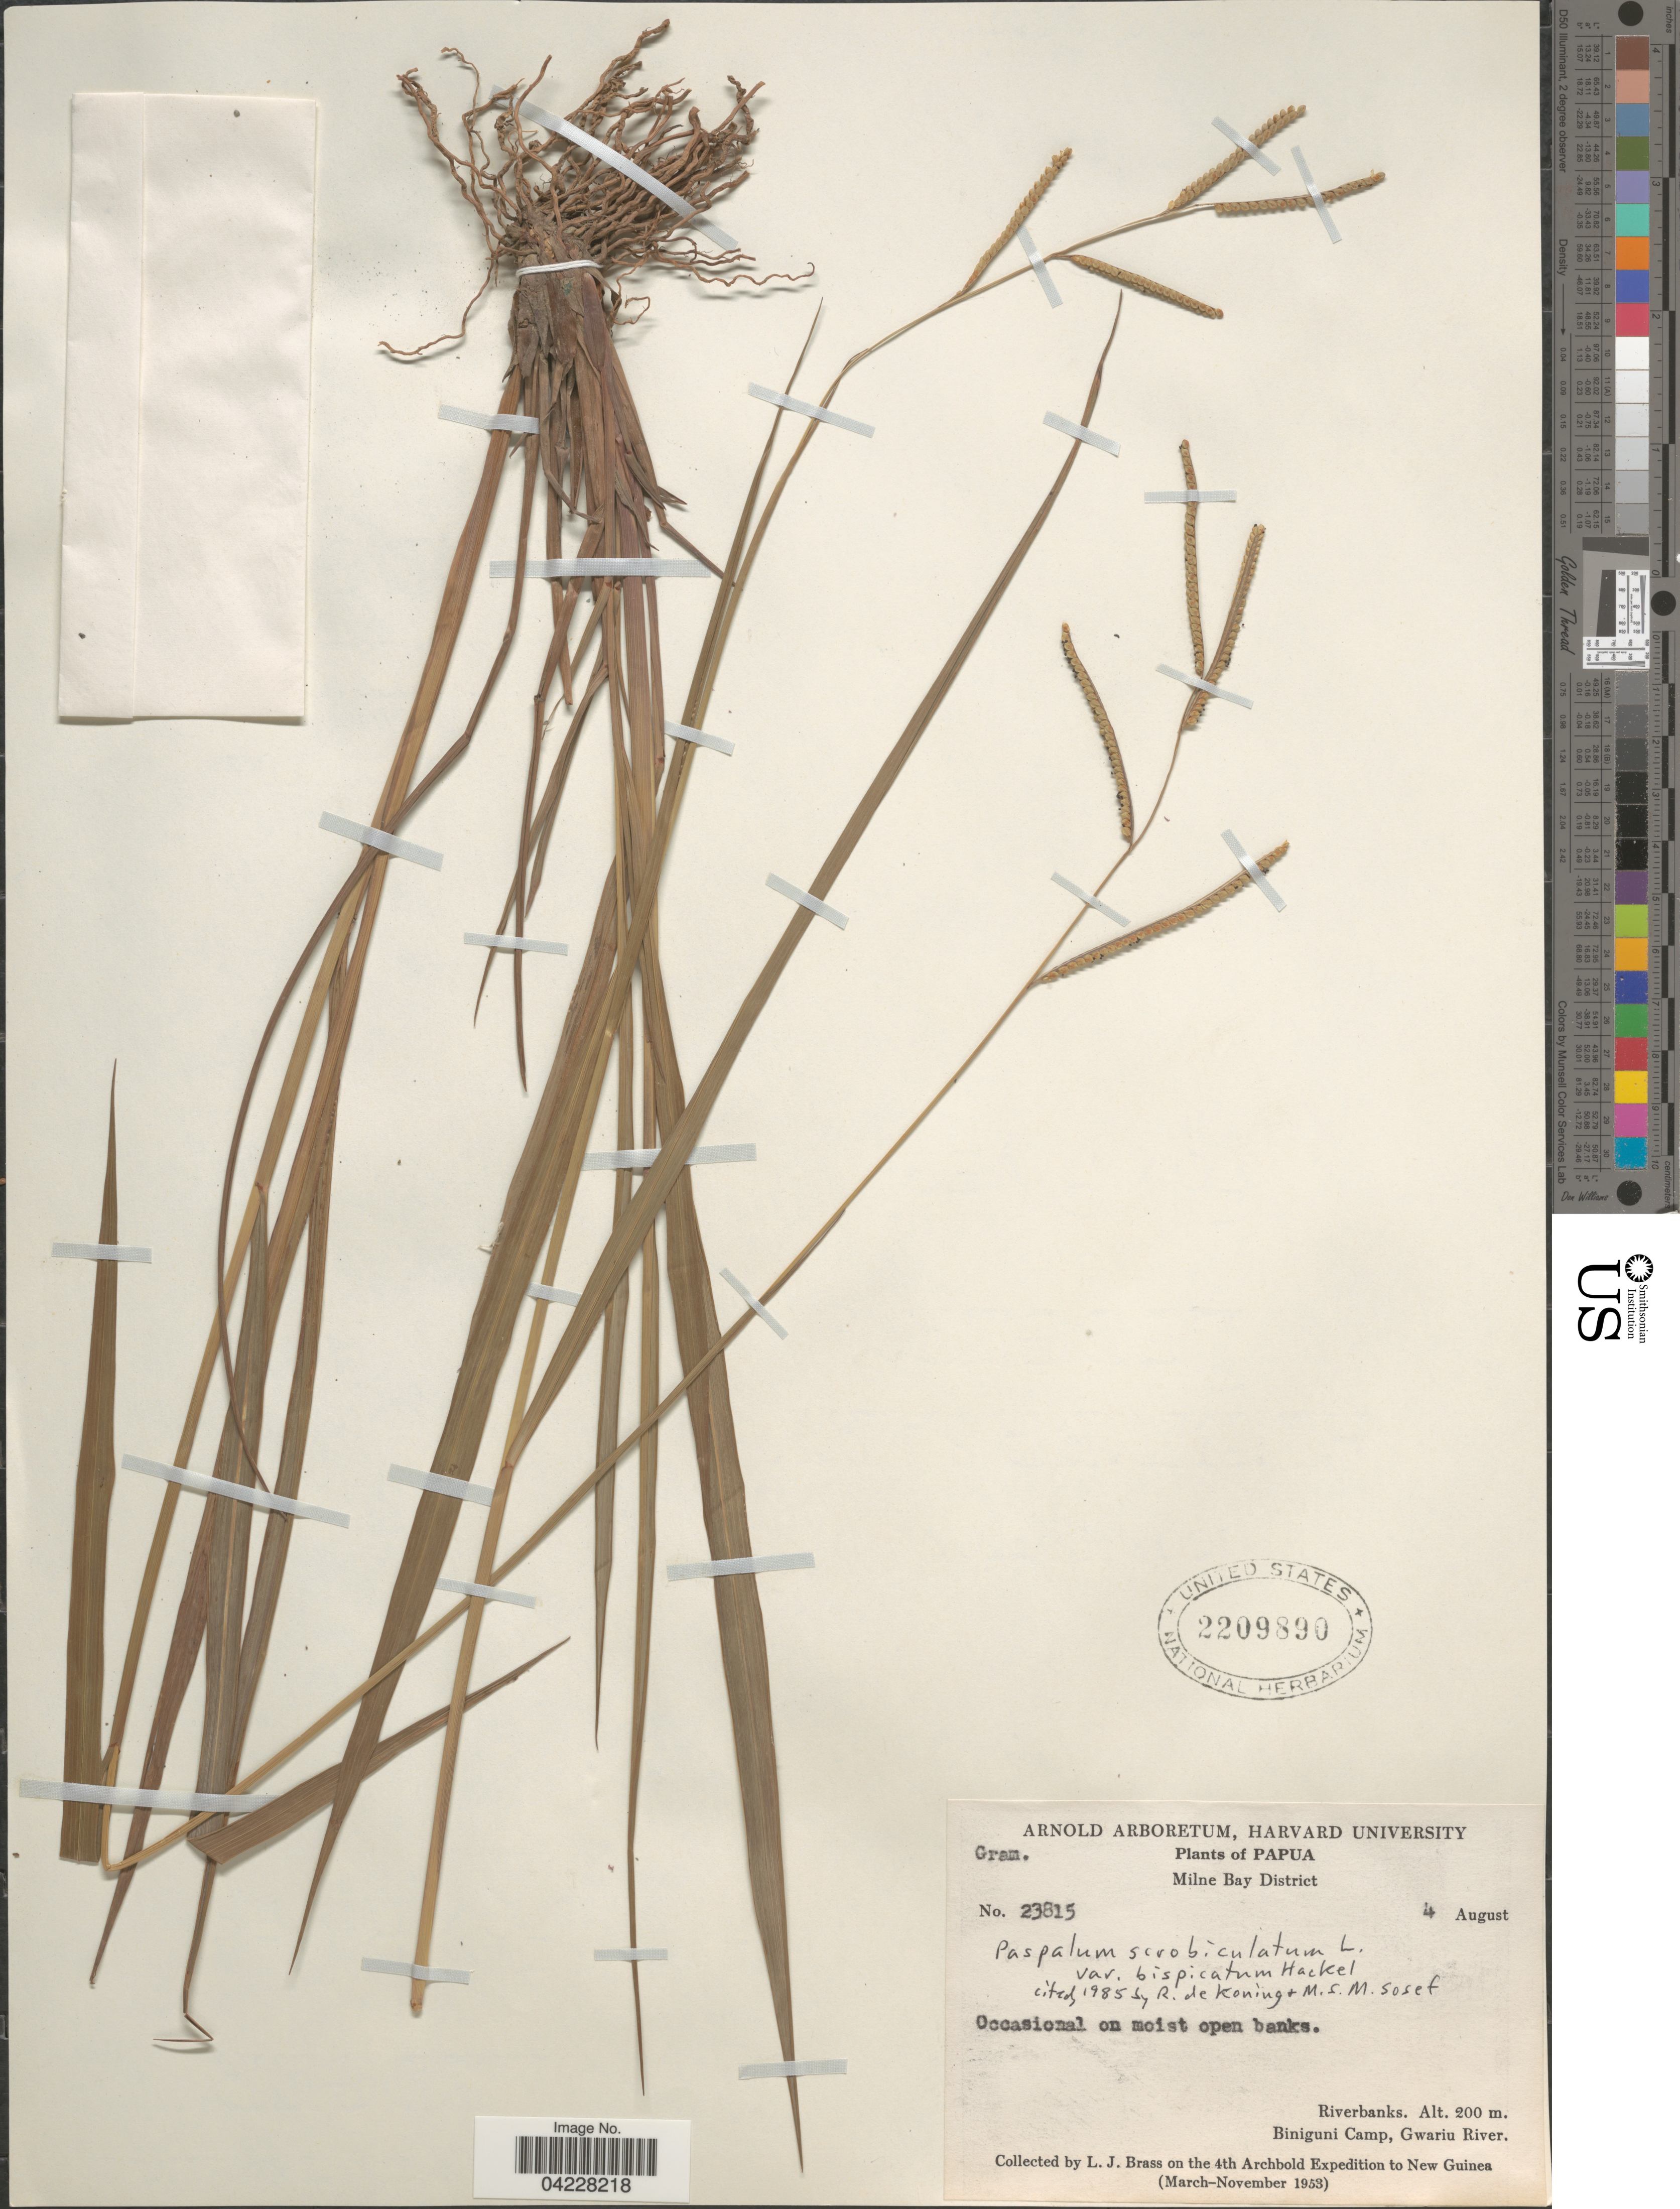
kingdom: Plantae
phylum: Tracheophyta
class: Liliopsida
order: Poales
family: Poaceae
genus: Paspalum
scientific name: Paspalum scrobiculatum var. bispicatum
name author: Hack. ex Merr.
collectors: L. J. Brass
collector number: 23815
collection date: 1953-08-04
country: Papua New Guinea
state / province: Milne Bay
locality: Papua. Milne Bay District. Occasional on moist open banks. Riverbanks. Biniguni Camp, Gwariu River. The 4th Archbold Expedition to New Guinea (March-November 1953).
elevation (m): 200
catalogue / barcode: US 2209890